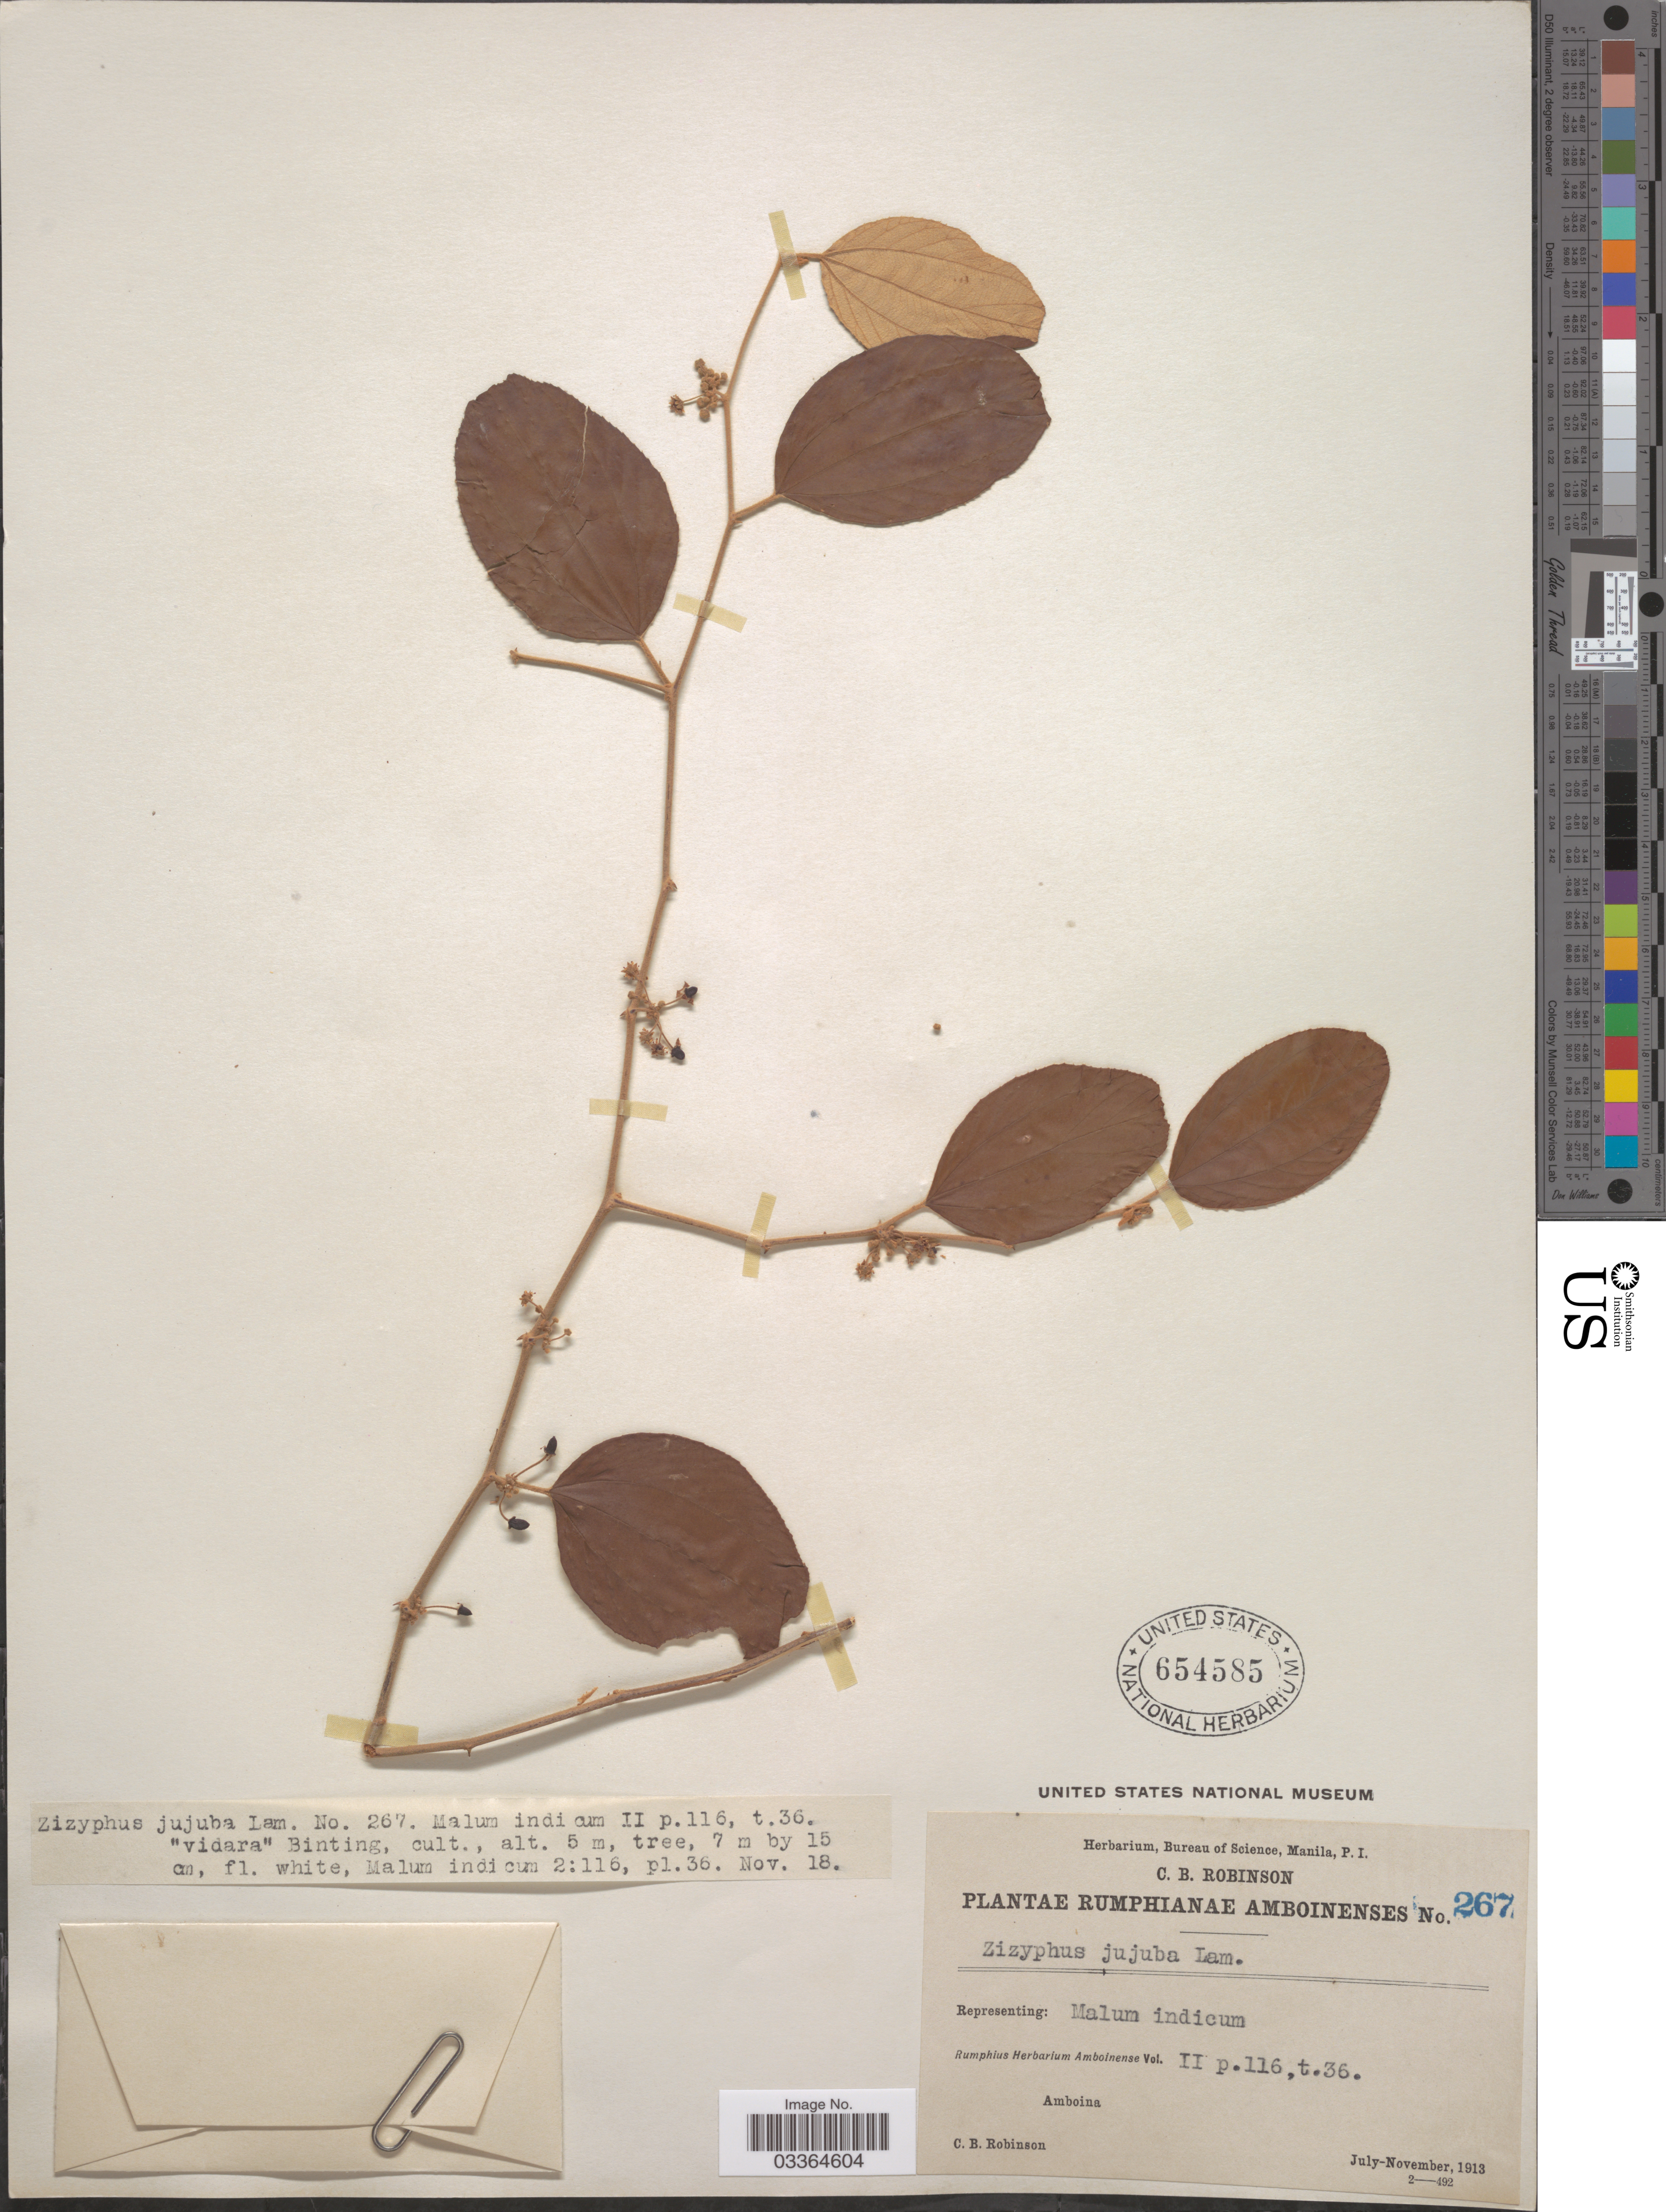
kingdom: Plantae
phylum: Tracheophyta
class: Magnoliopsida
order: Rosales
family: Rhamnaceae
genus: Ziziphus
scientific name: Ziziphus mauritiana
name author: Lam.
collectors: C. Robinson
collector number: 267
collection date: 1913-11-18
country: Indonesia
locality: Amboina.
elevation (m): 5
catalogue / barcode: US 654585